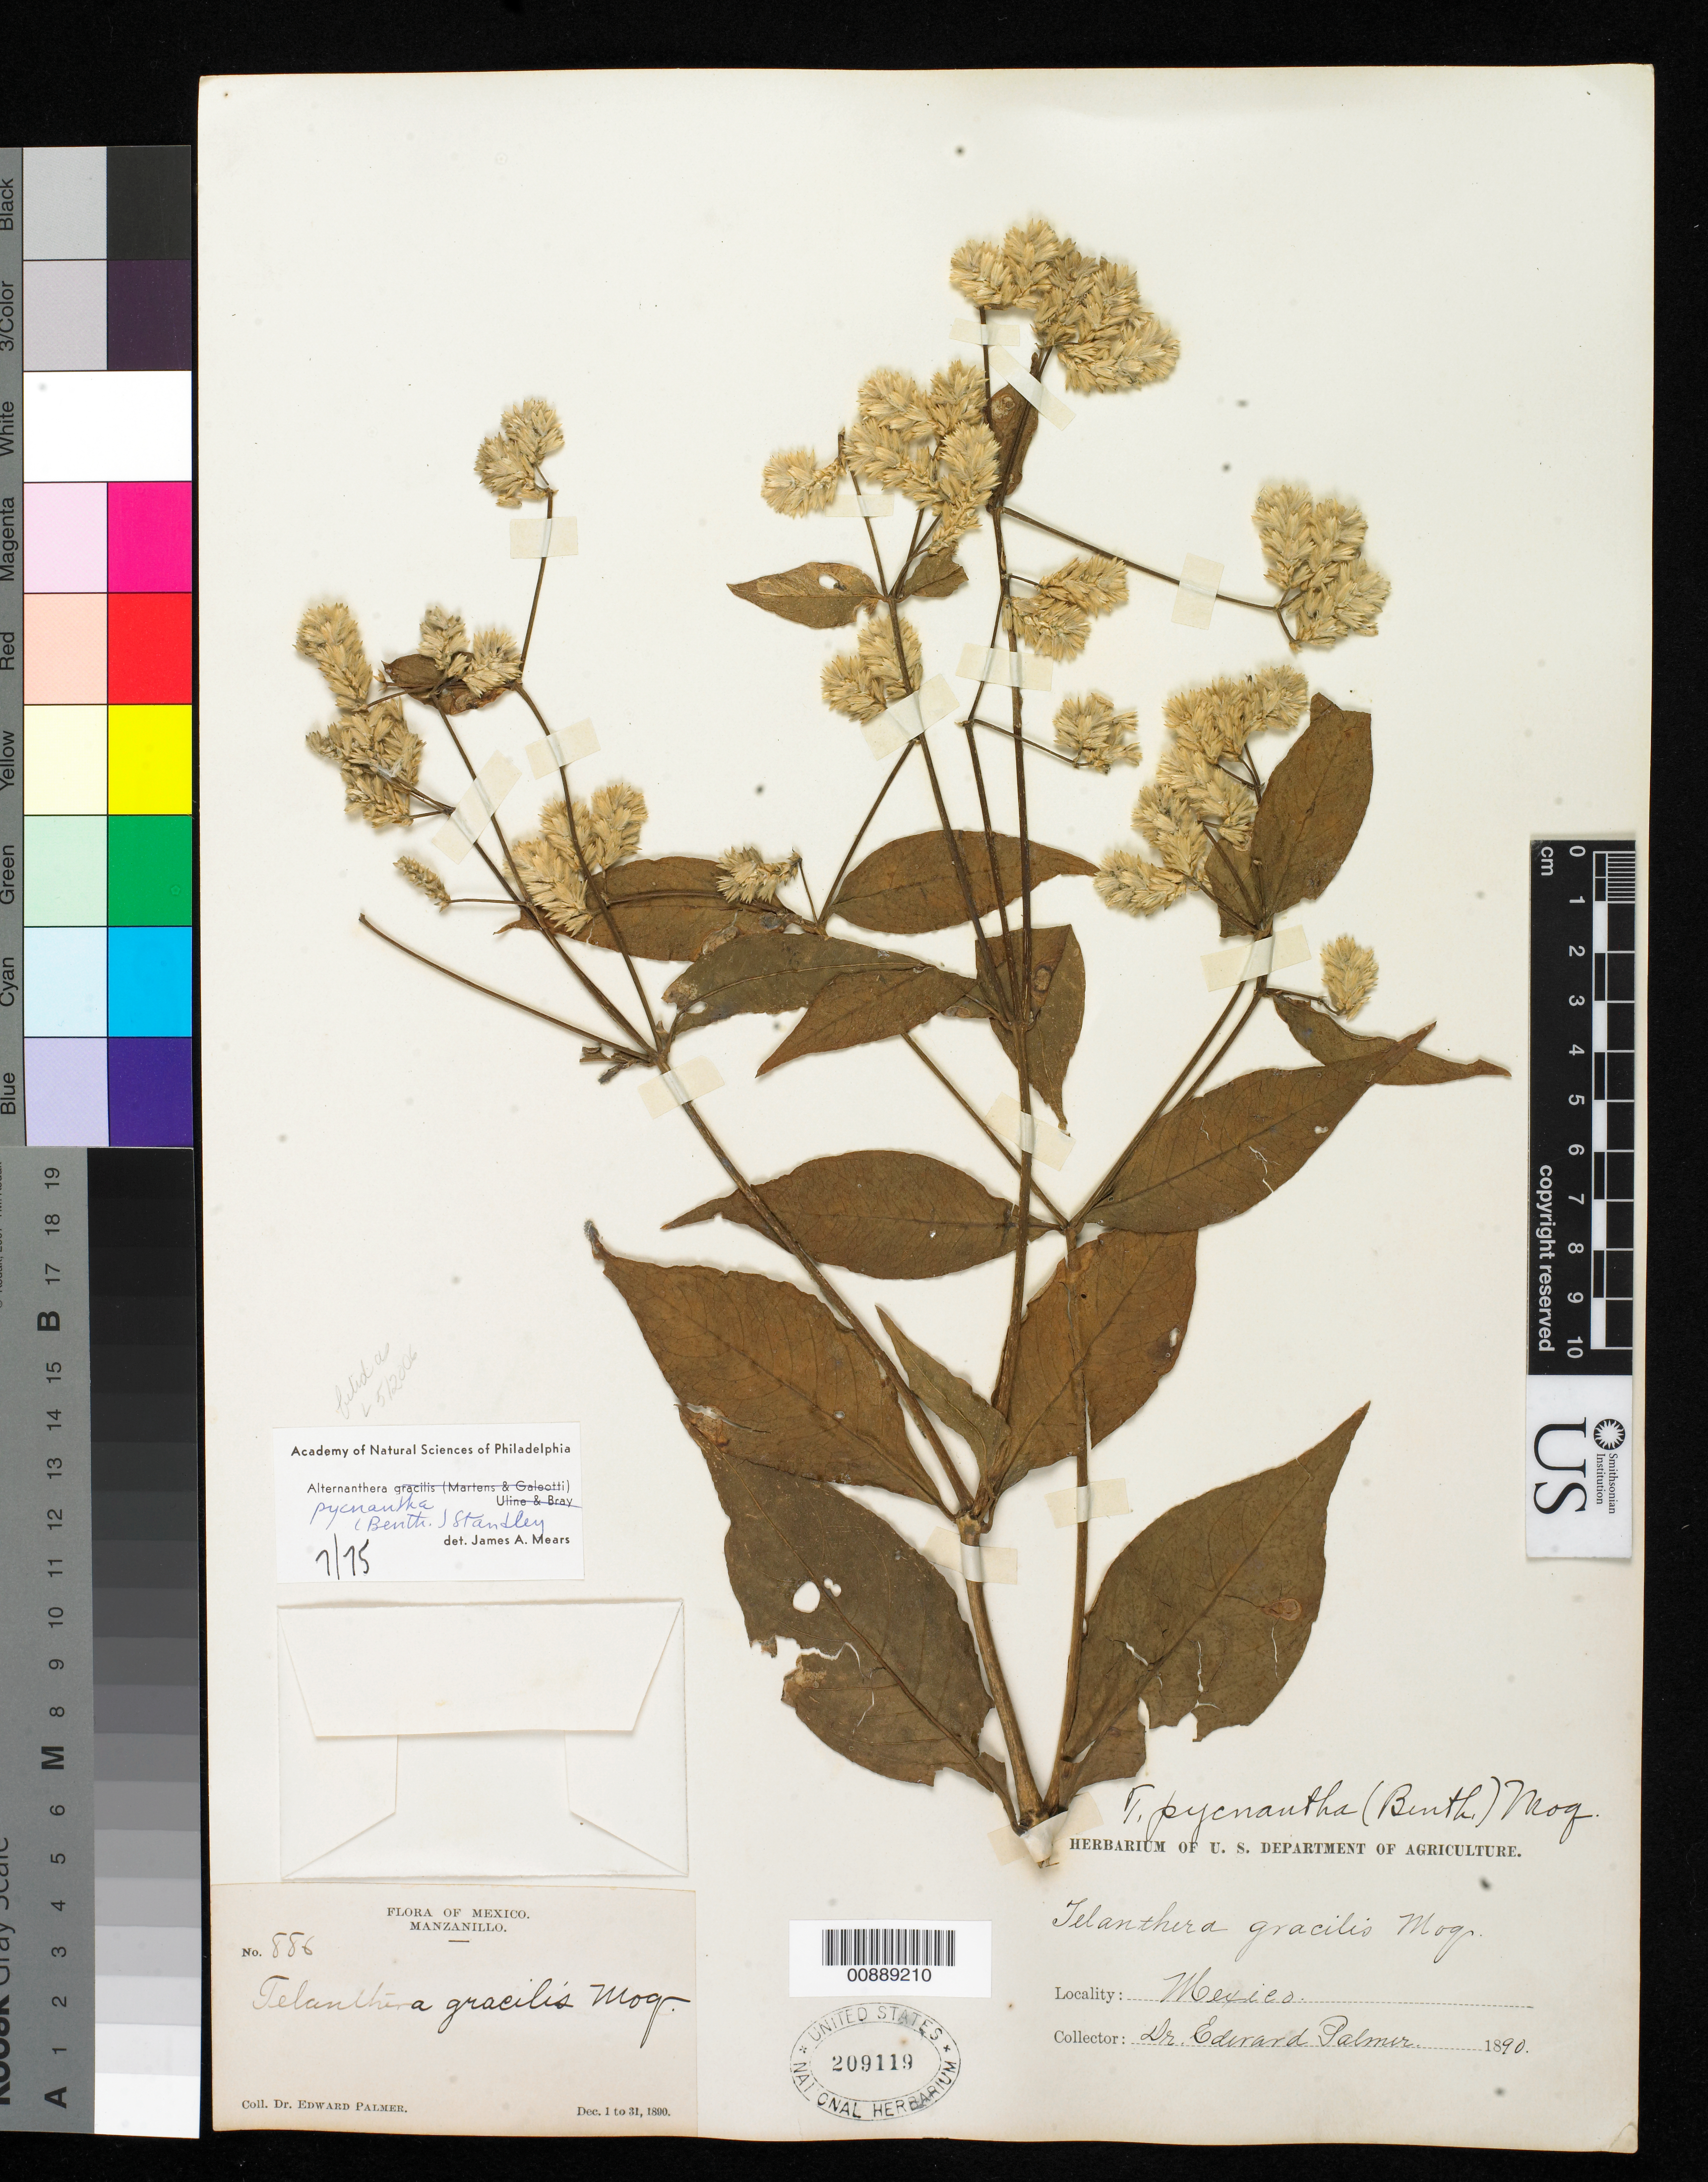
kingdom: Plantae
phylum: Tracheophyta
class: Magnoliopsida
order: Caryophyllales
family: Amaranthaceae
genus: Alternanthera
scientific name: Alternanthera pycnantha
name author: (Benth.) Standl.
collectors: E. Palmer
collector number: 886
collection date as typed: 01 Dec 1890 to 31 Dec 1890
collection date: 1890-12-01/1890-12-31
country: Mexico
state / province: Colima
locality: Manzanillo, Colima.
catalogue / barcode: US 209119